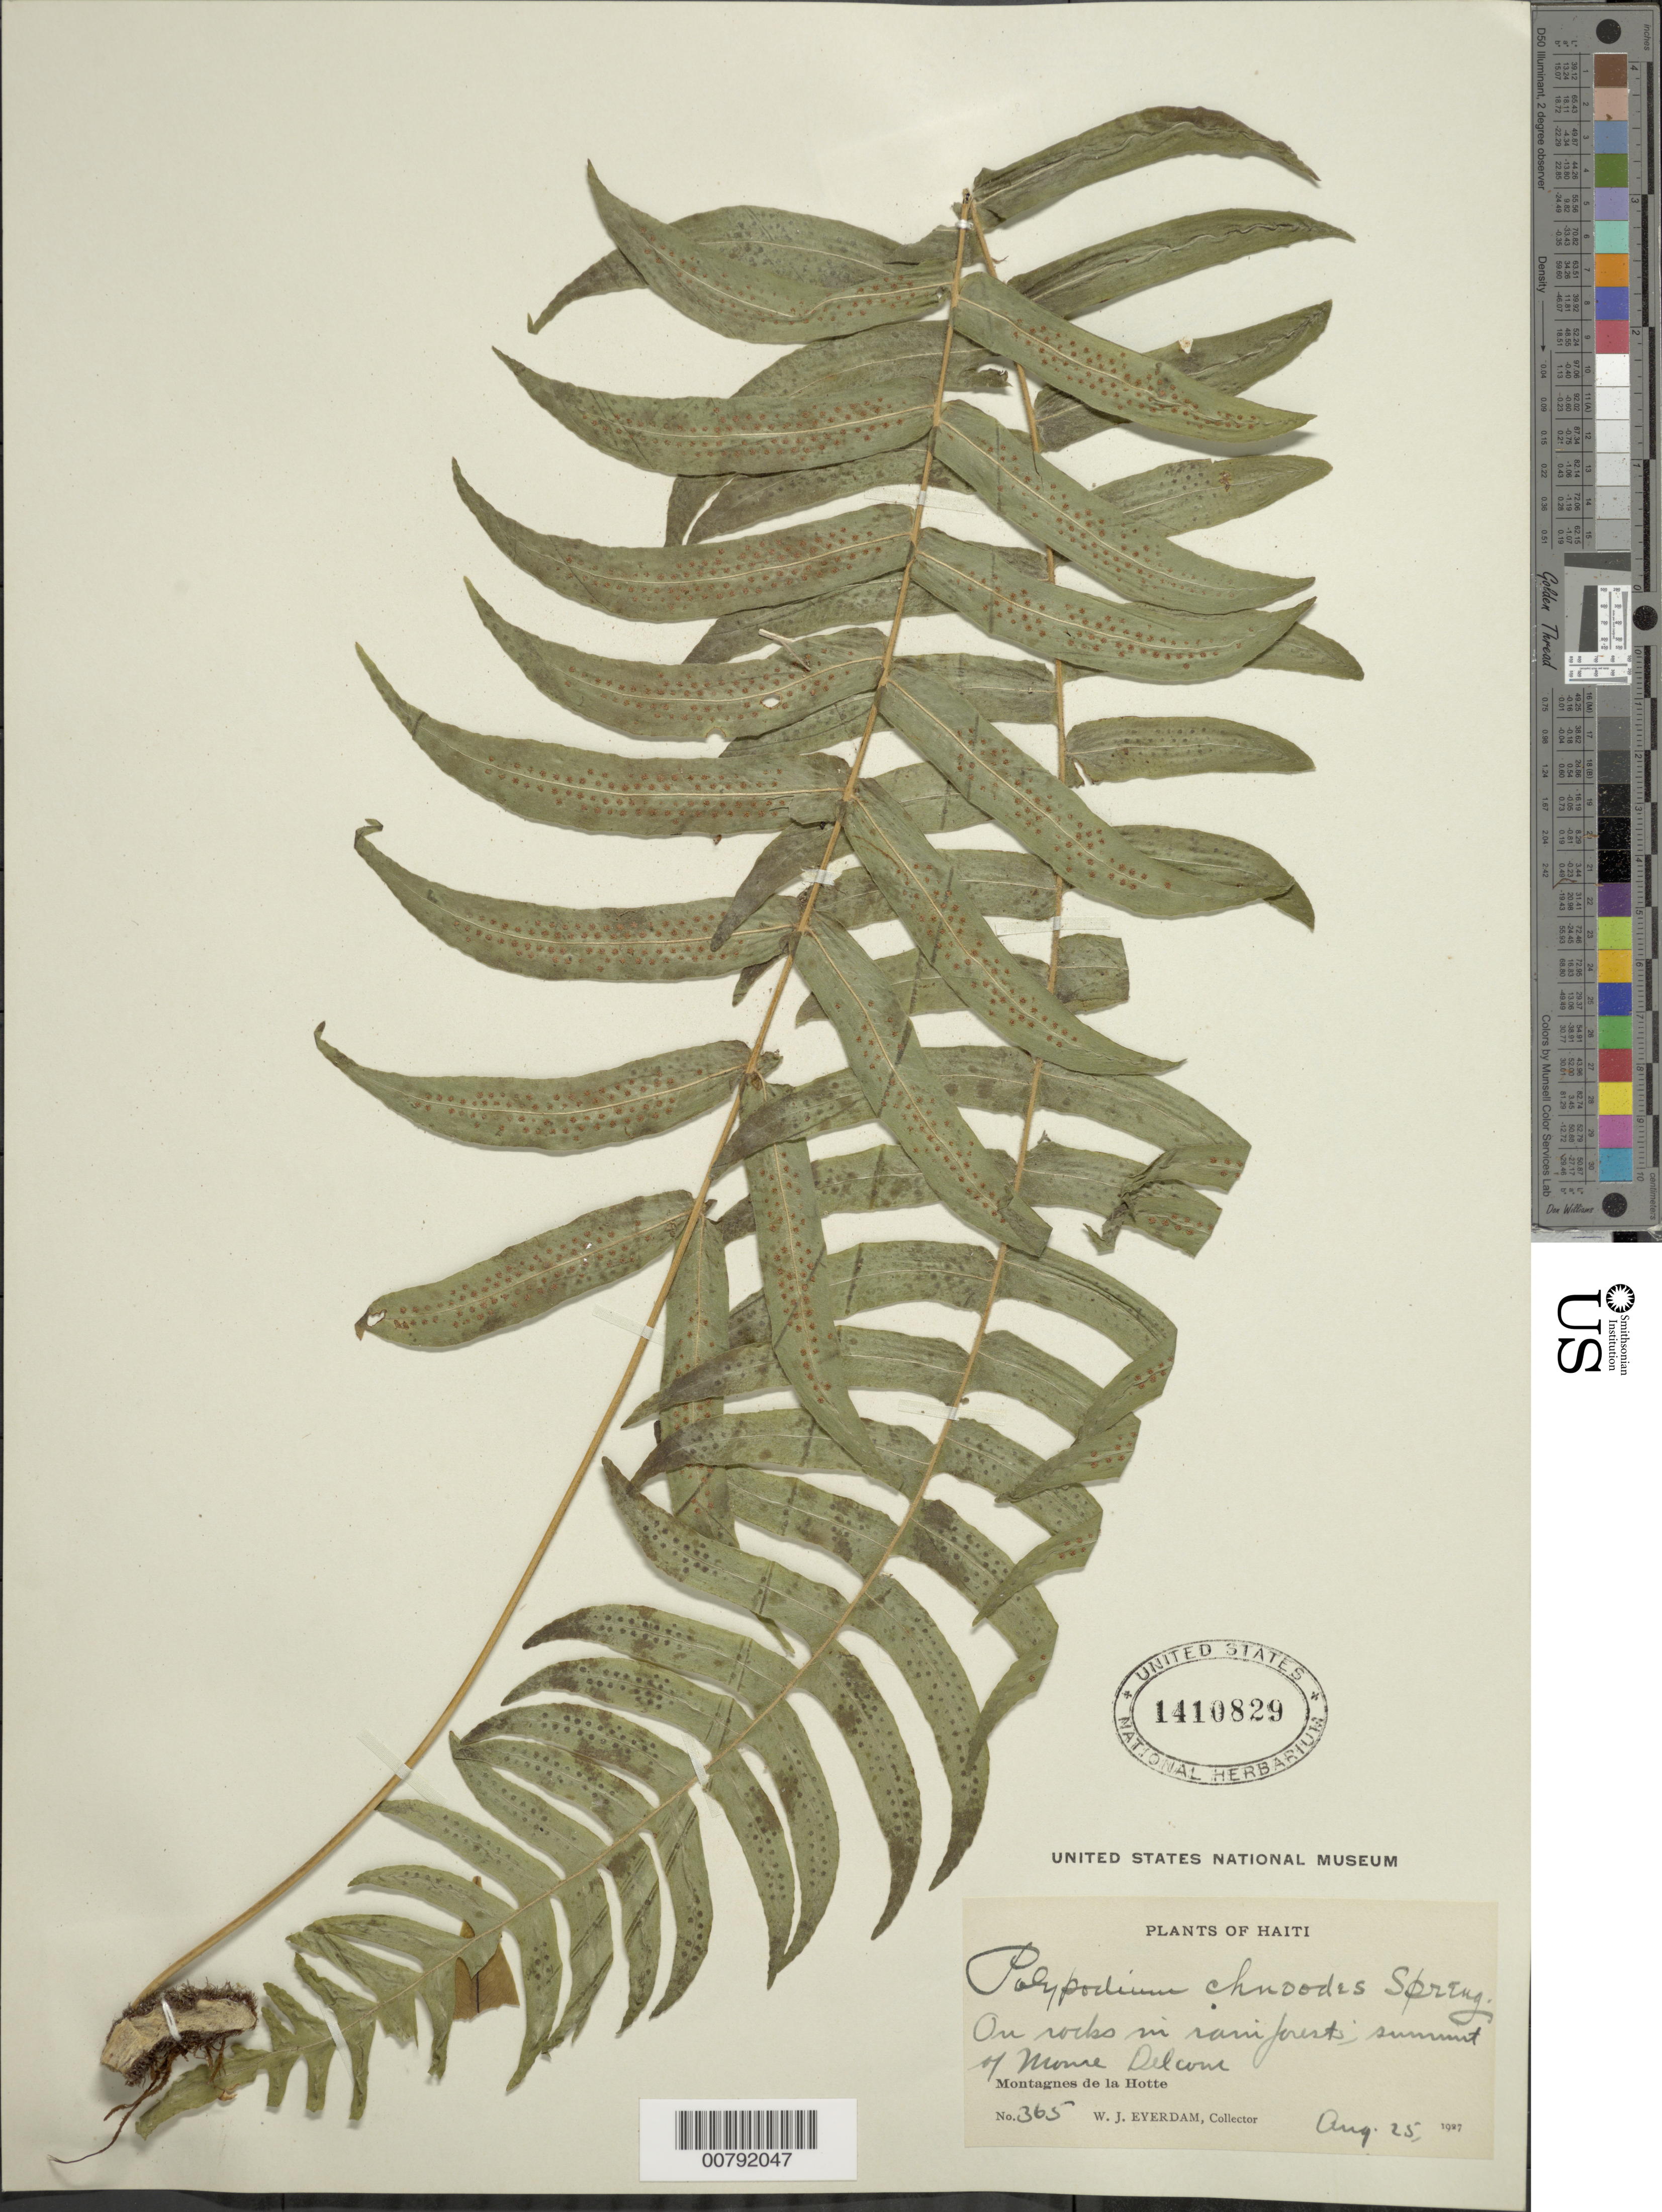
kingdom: Plantae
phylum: Tracheophyta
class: Polypodiopsida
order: Polypodiales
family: Polypodiaceae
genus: Serpocaulon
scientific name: Serpocaulon dissimile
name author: (L.) A.R. Sm.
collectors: W. J. Eyerdam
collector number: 365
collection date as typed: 25 Aug 1927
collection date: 1927-08-25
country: Haiti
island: Hispaniola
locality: Montagnes de Hotte, summit of Morne Delcone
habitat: On rocks in rainforest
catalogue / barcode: US 1410829